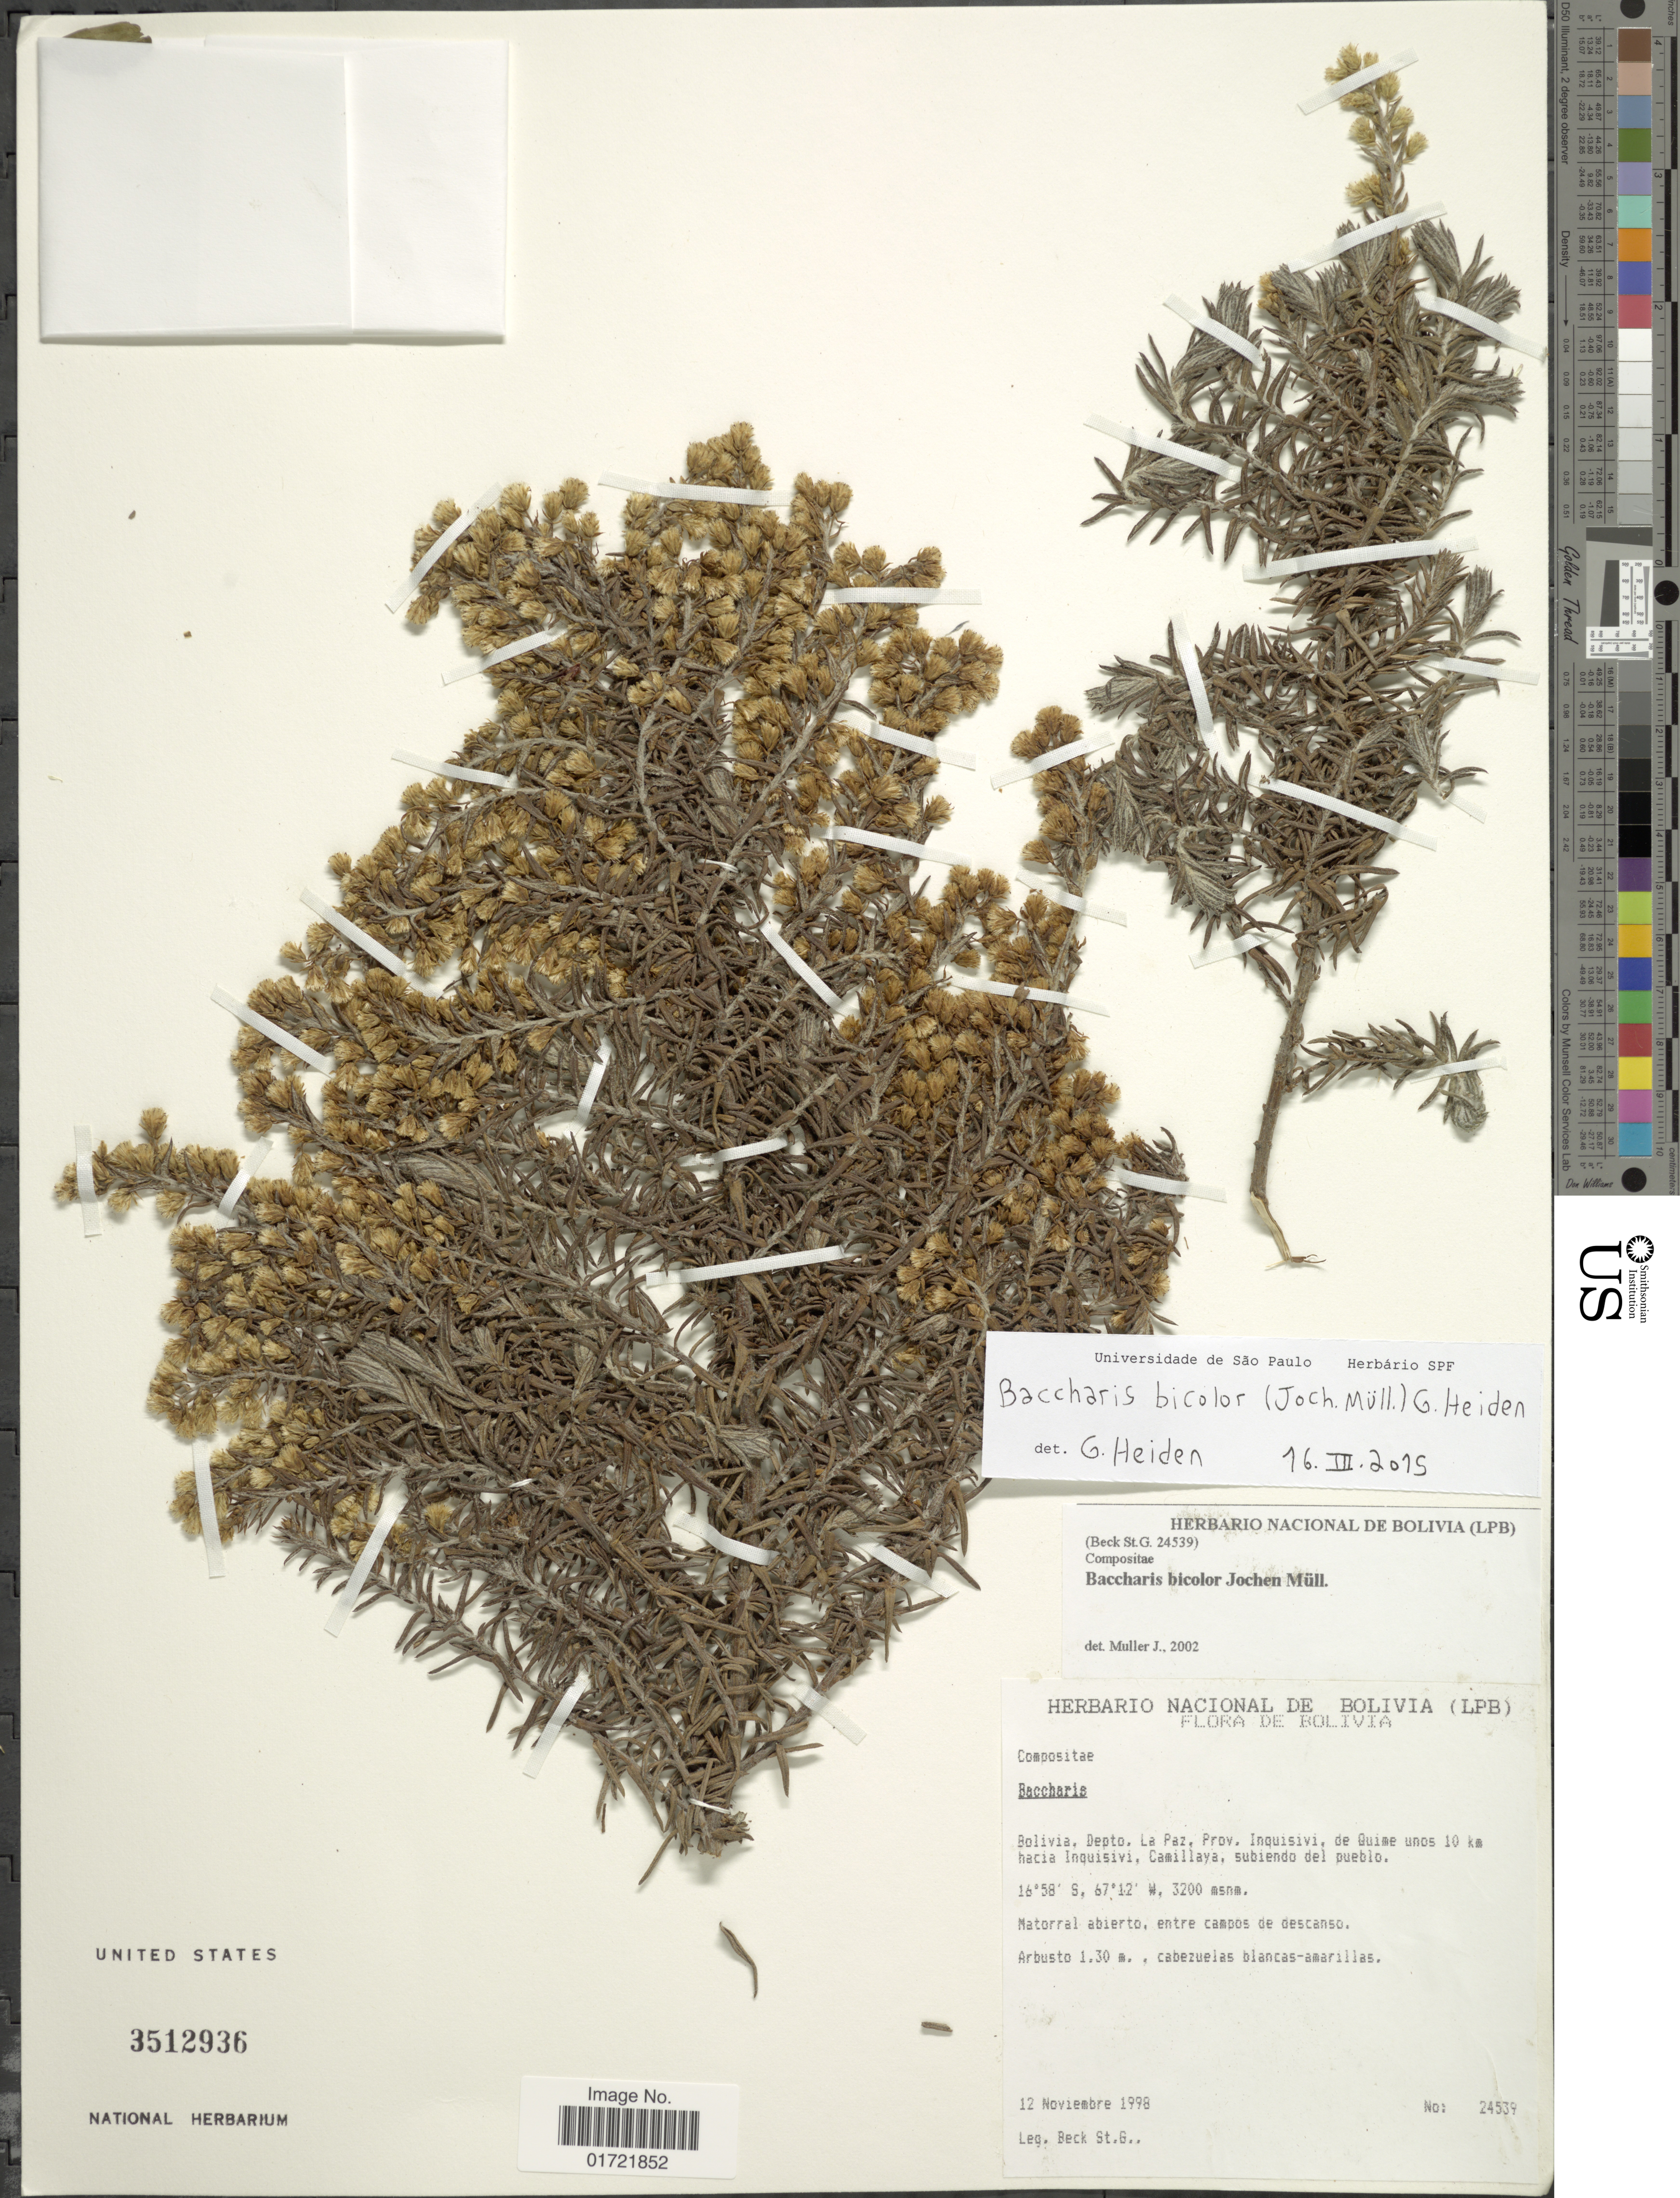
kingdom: Plantae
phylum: Tracheophyta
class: Magnoliopsida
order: Asterales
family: Asteraceae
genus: Baccharis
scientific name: Baccharis bicolor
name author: (Joch. Müll.) G. Heiden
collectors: S. G. Beck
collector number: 24539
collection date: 1998-11-12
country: Bolivia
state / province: La Paz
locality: Prov. Inquisivi, de Quime unos 10 km hacia Inquisivi, camillaya.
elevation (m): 3200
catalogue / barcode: US 3512936